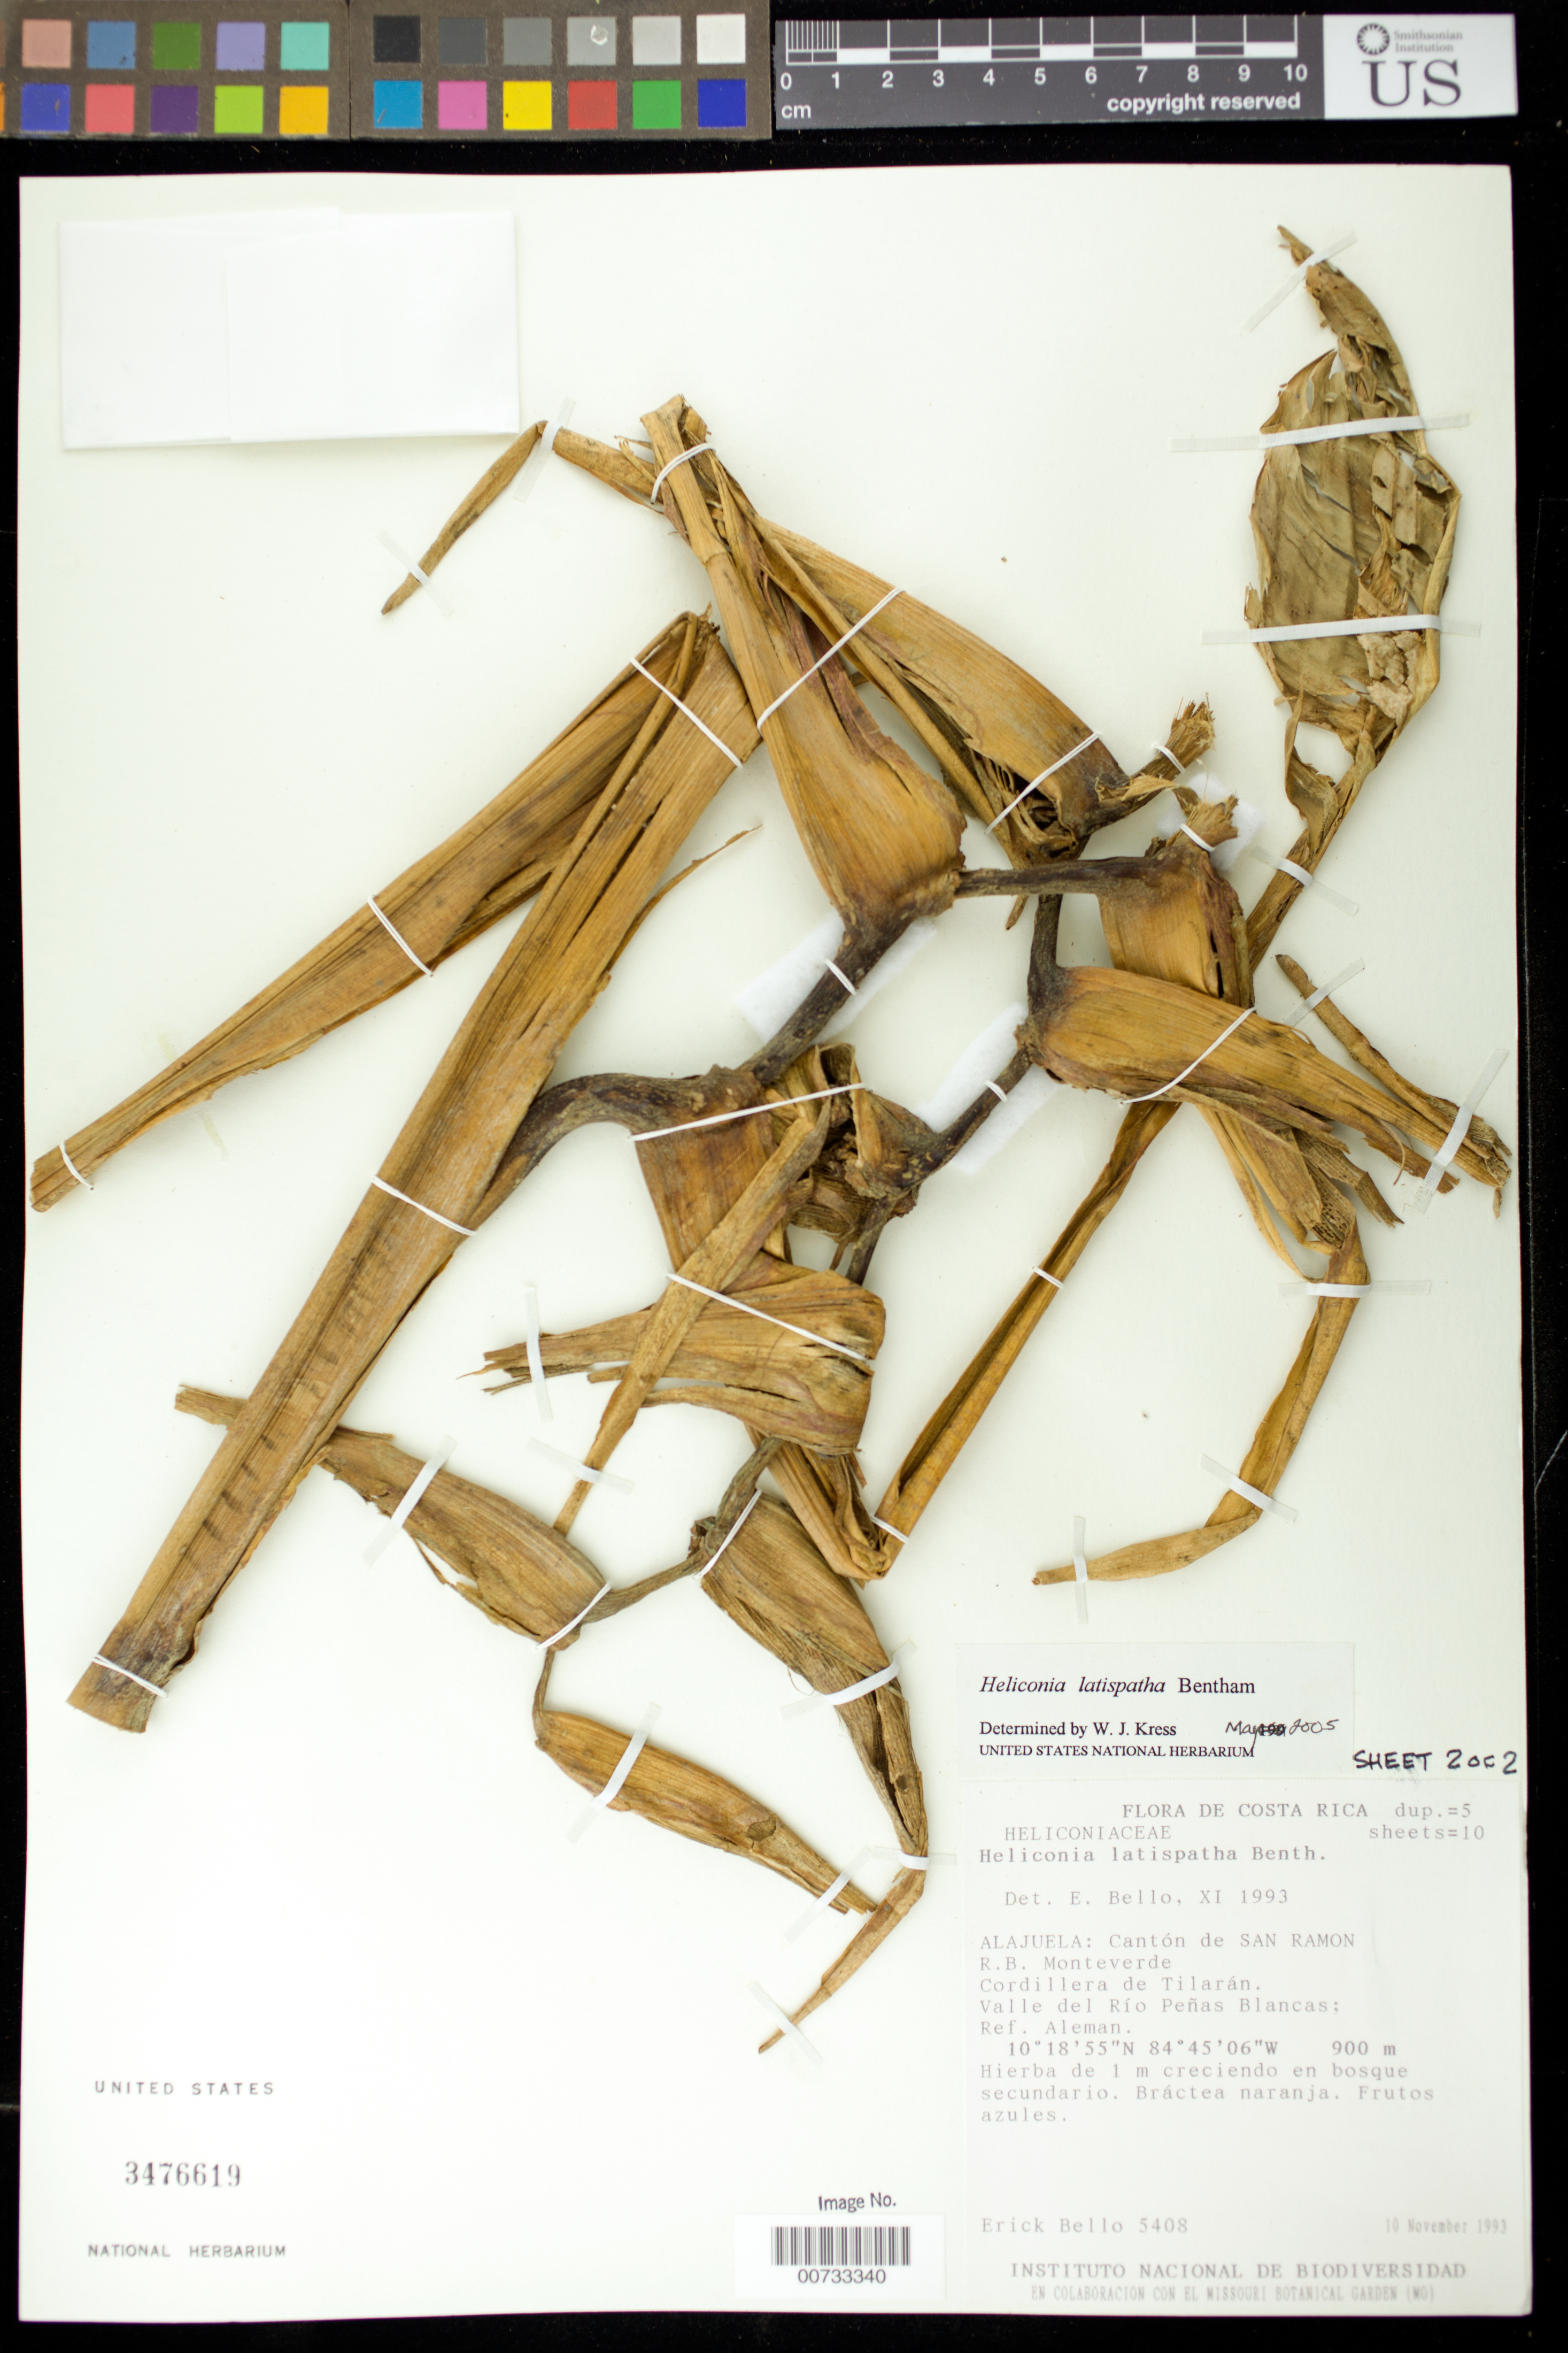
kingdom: Plantae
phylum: Tracheophyta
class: Liliopsida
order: Zingiberales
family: Heliconiaceae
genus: Heliconia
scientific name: Heliconia latispatha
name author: Benth.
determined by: Kress, W. J., (US), Smithsonian Institution - National Museum of Natural History (UNITED STATES)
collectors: E. Bello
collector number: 5408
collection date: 1993-11-10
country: Costa Rica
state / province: Alajuela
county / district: San Ramon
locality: R.B. Monteverde, Cordillera de Tilaran, Valle del Rio Penas Blancas.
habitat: Creciendo en bosque secundario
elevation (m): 900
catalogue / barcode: US 3476619